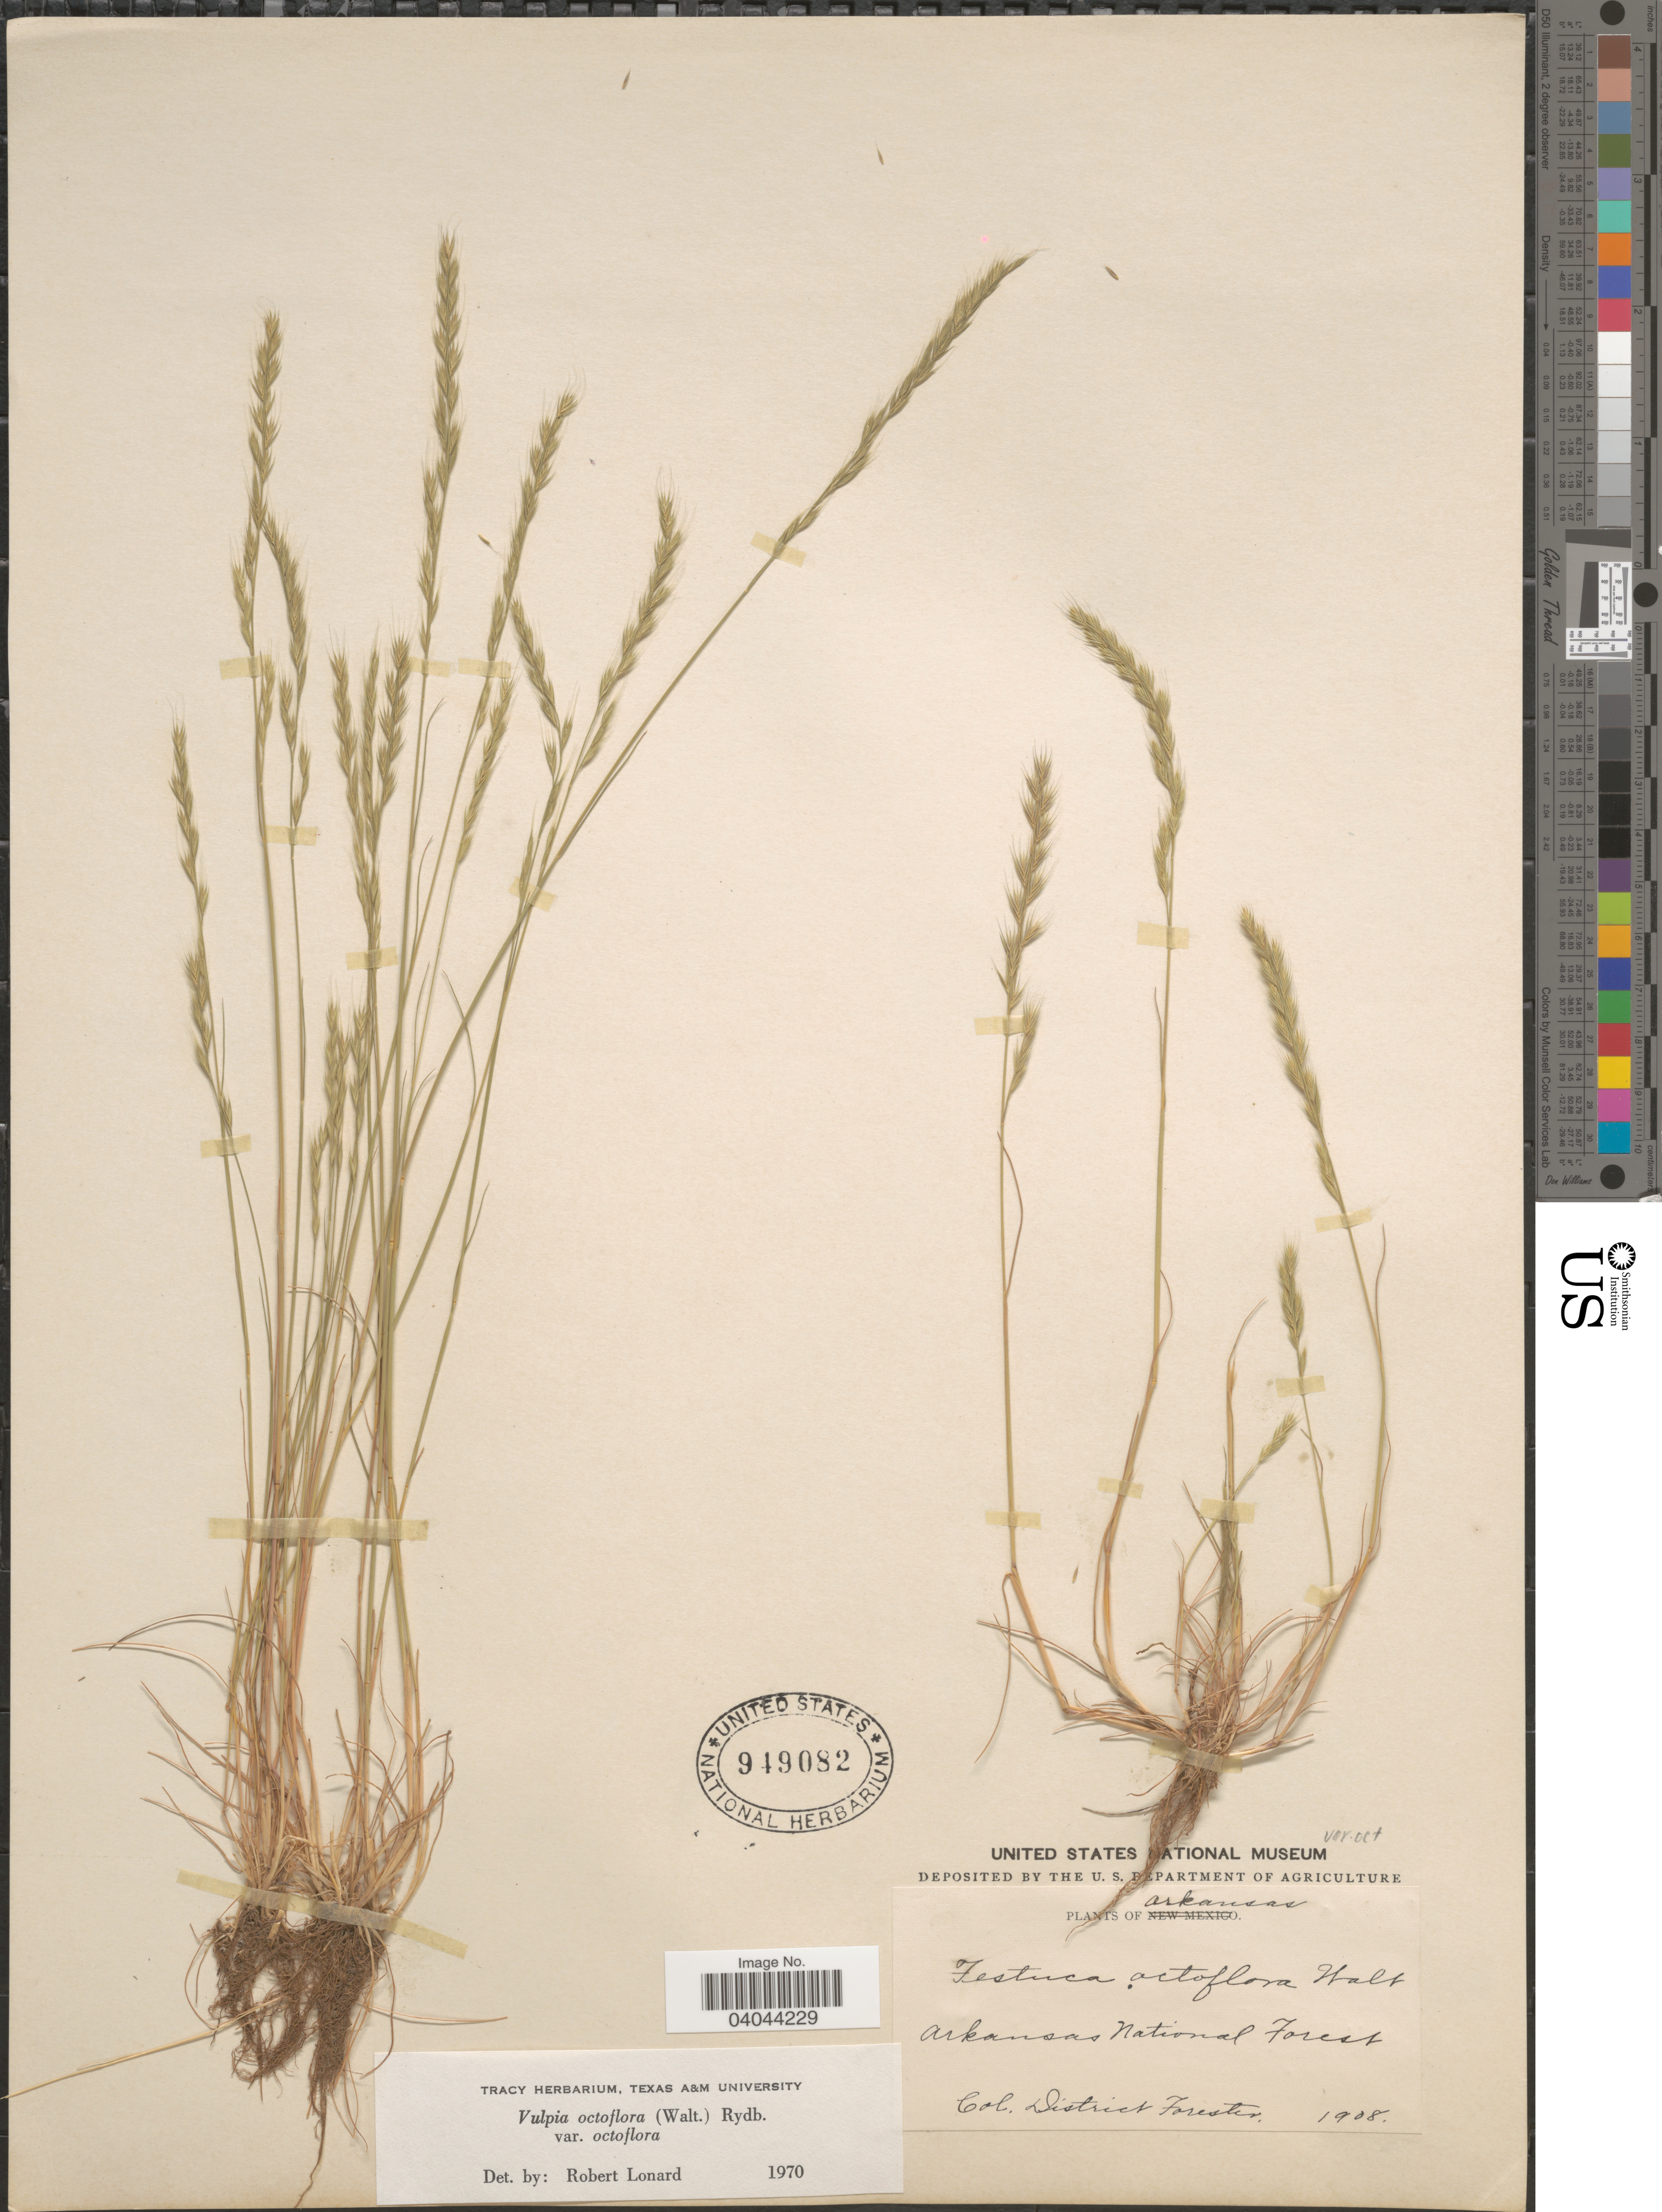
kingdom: Plantae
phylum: Tracheophyta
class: Liliopsida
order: Poales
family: Poaceae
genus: Festuca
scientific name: Festuca octoflora var. octoflora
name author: Walter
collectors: District Forester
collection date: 1908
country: United States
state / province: Arkansas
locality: Arkansas National Forest.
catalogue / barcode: US 949082